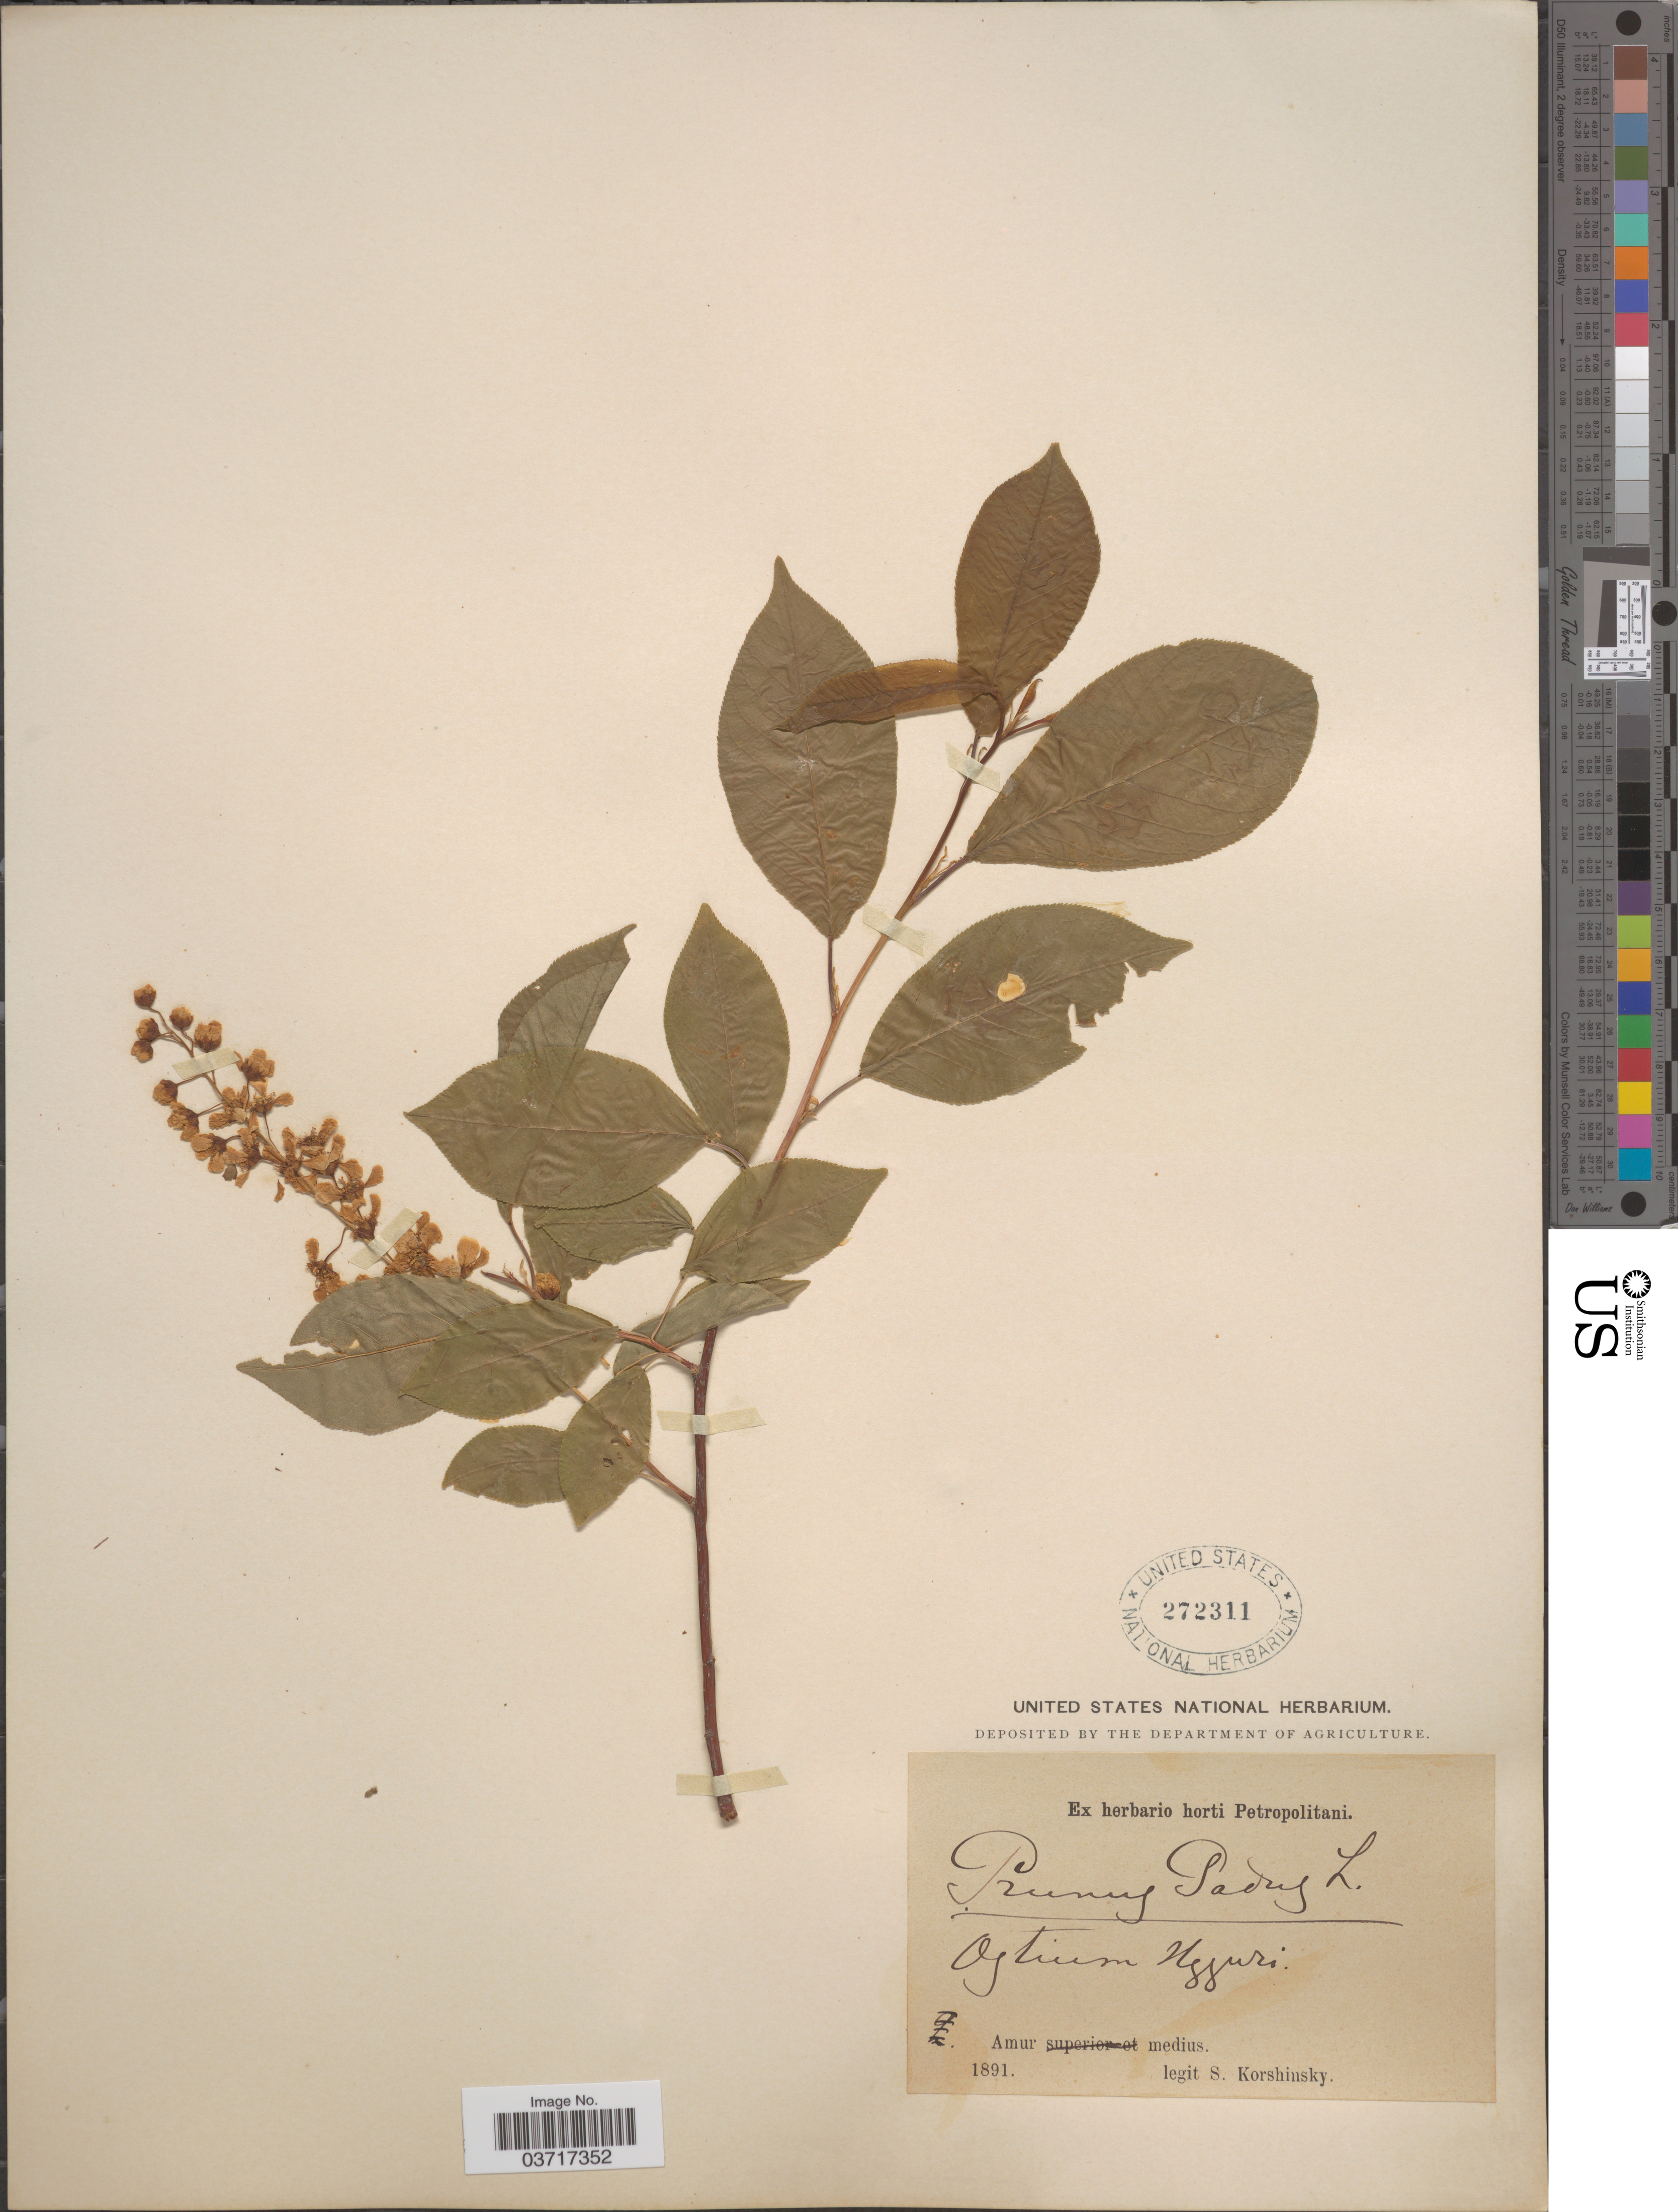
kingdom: Plantae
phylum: Tracheophyta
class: Magnoliopsida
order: Rosales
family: Rosaceae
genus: Prunus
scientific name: Prunus padus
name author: L.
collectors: S. I. Korshinsky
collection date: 1891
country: Russian Federation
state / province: Amur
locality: Ojtium Nguri, Amur medius.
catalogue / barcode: US 272311